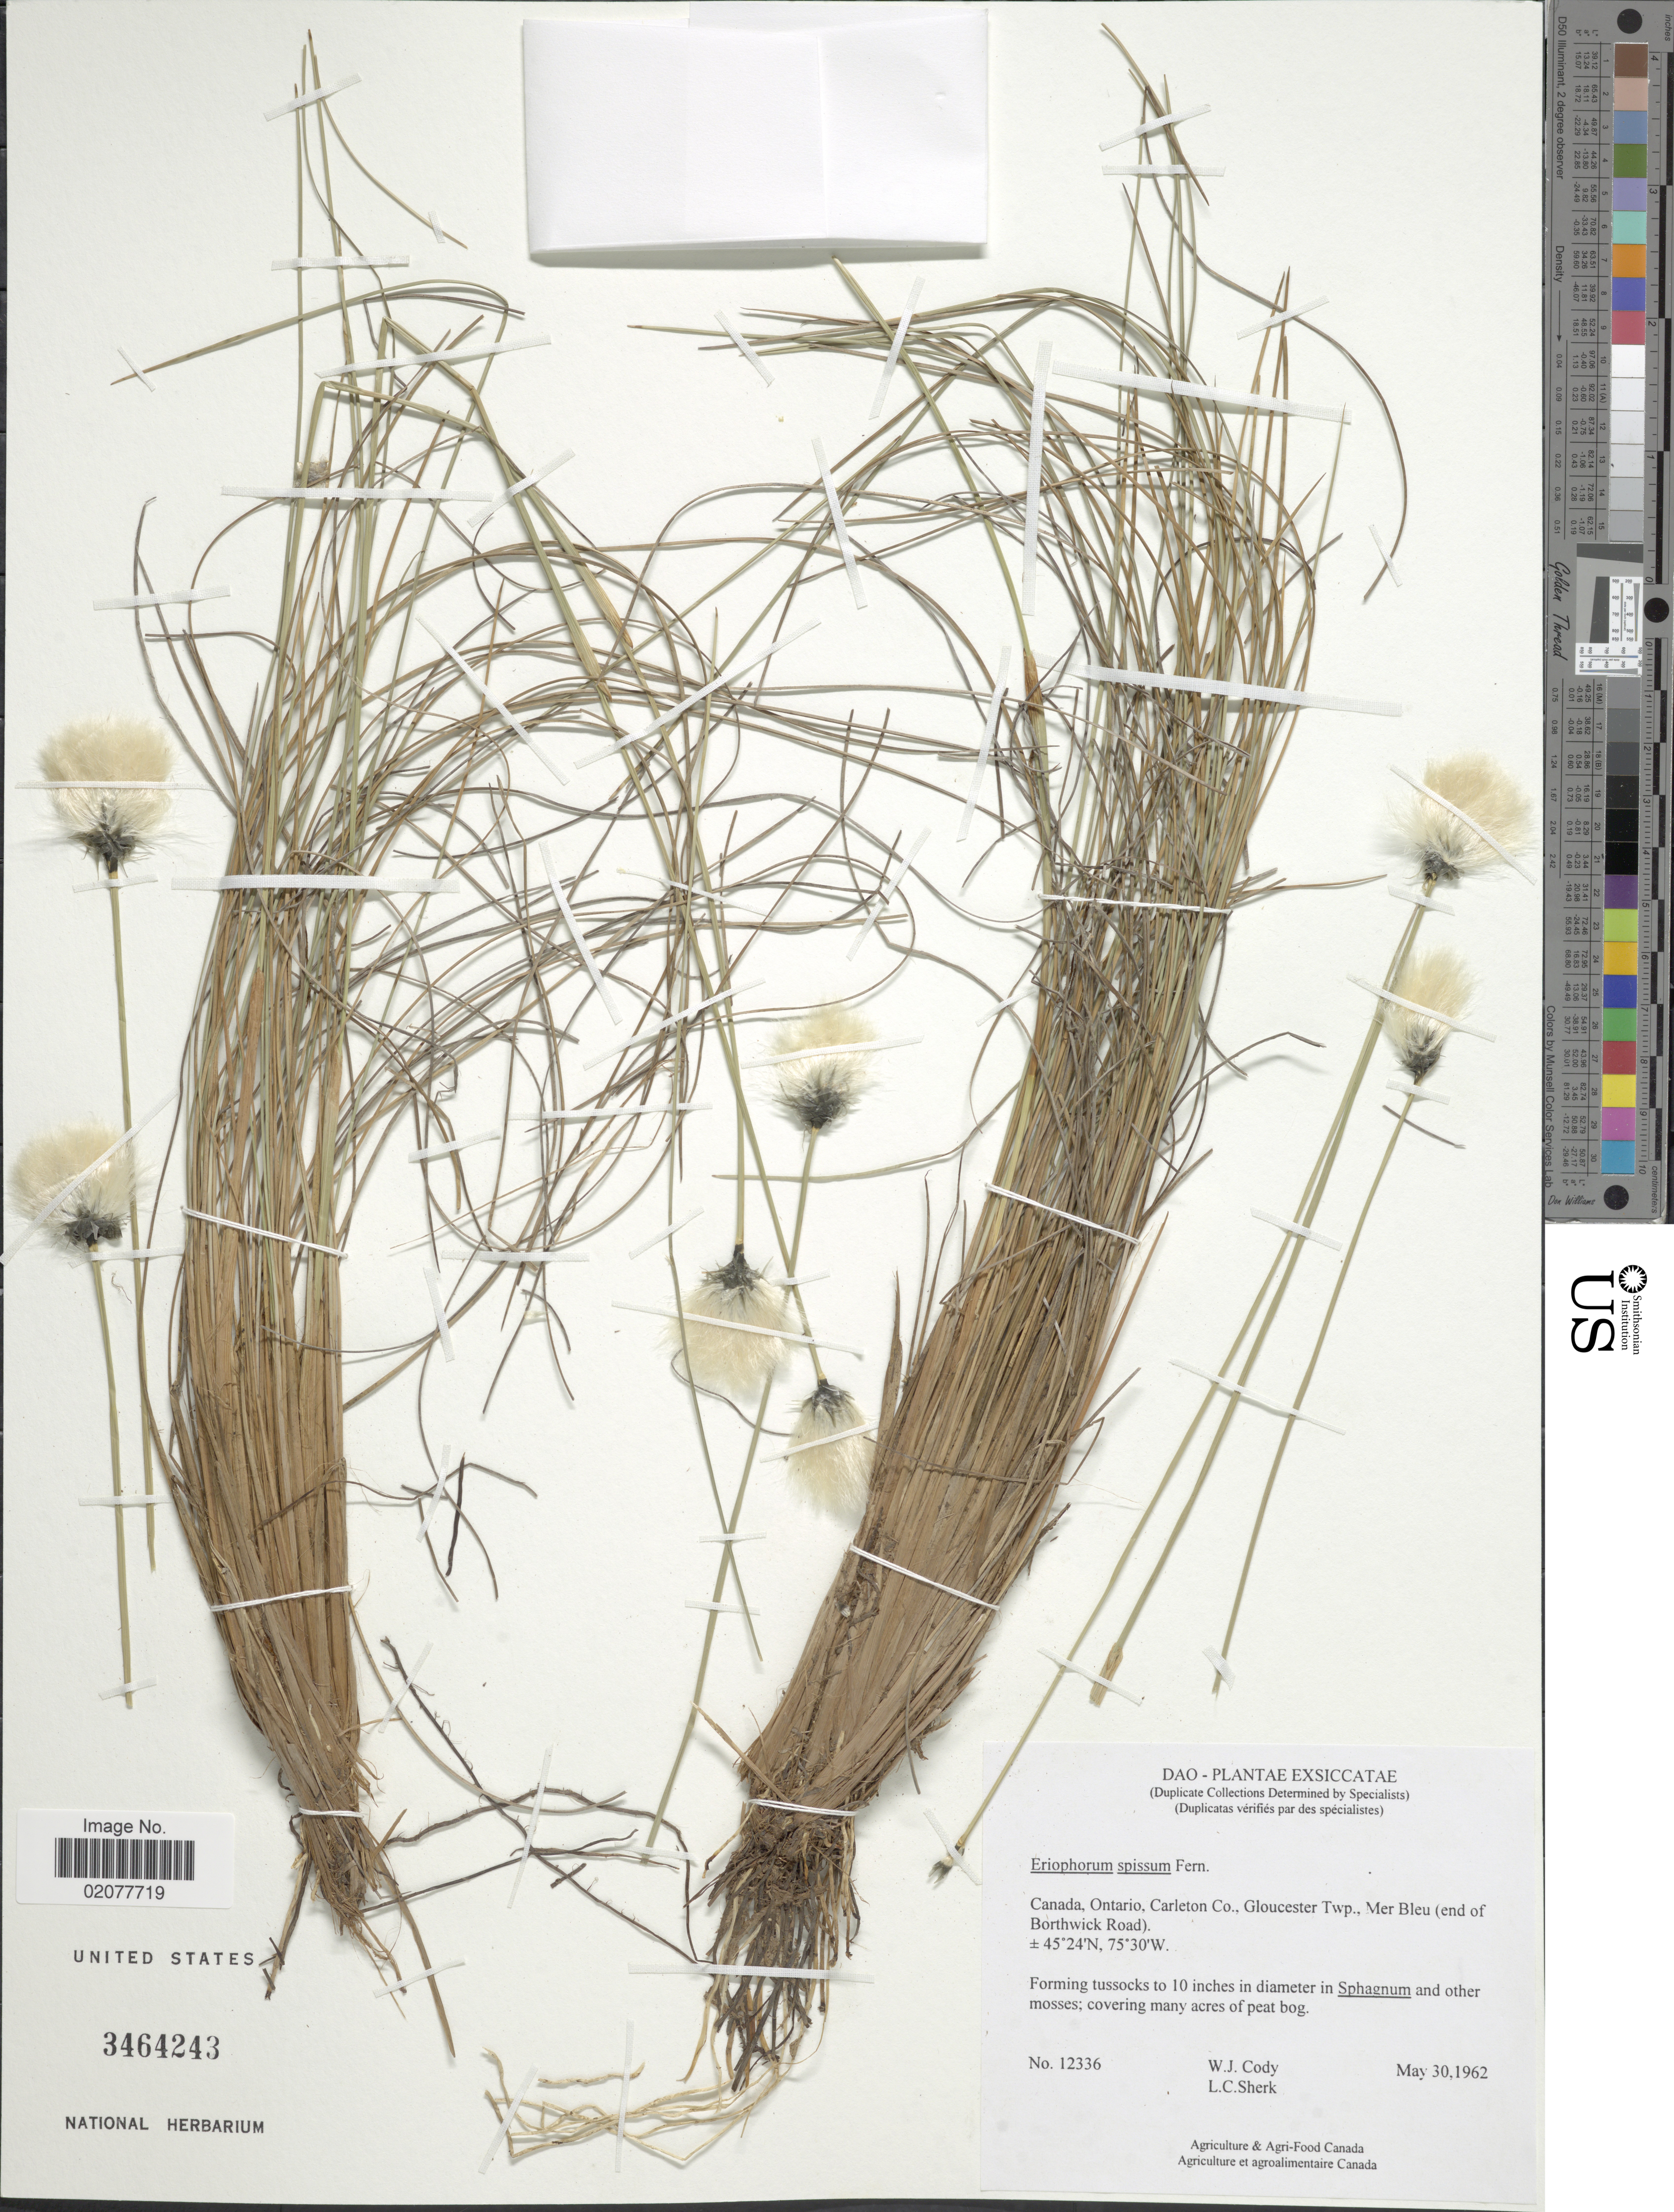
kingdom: Plantae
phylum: Tracheophyta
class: Liliopsida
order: Poales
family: Cyperaceae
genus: Eriophorum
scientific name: Eriophorum spissum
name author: Fernald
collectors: W. Cody & L. Sherk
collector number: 12336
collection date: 1962-05-30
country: Canada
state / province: Ontario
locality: Canada, Ontario, Carleton Co., Gloucester Twp., Mer Bleu (end of Brothwich Road).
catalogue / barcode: US 3464243